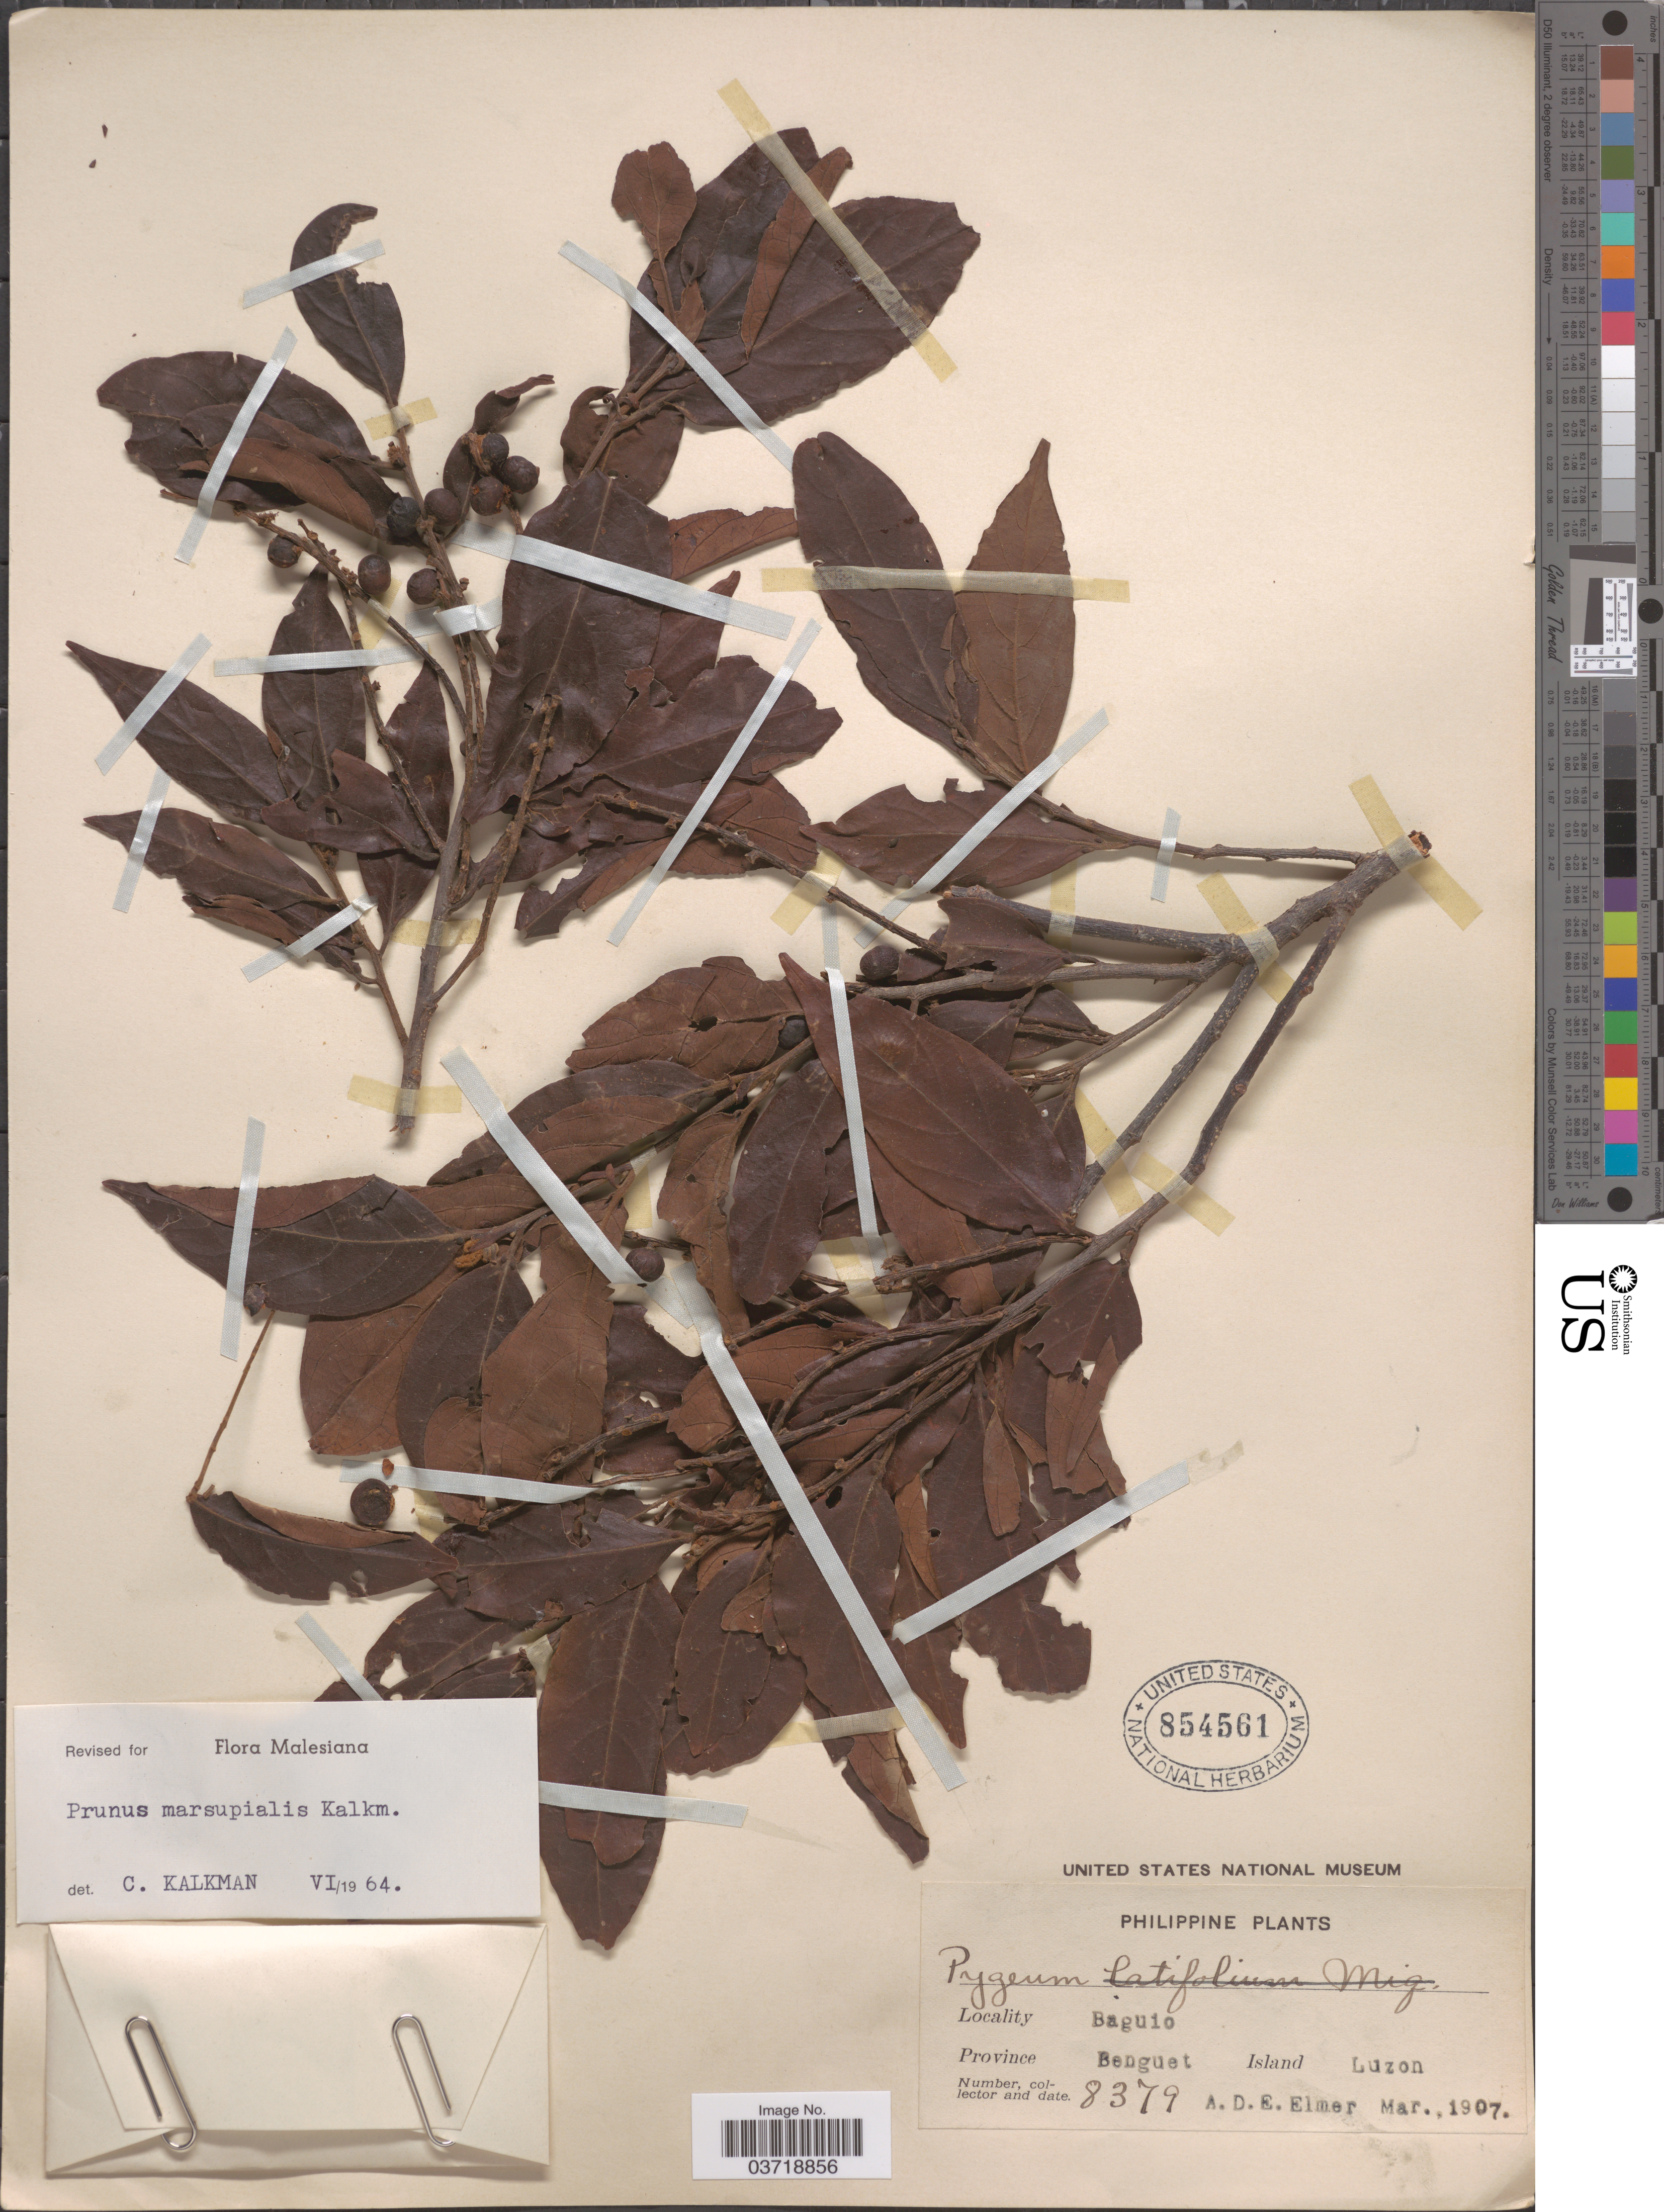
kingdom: Plantae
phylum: Tracheophyta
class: Magnoliopsida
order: Rosales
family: Rosaceae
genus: Prunus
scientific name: Prunus marsupialis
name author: Kalkman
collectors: A. D. E. Elmer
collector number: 8379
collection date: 1907-03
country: Philippines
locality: Baguio. Province Benguet. Island Luzon.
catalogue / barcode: US 854561